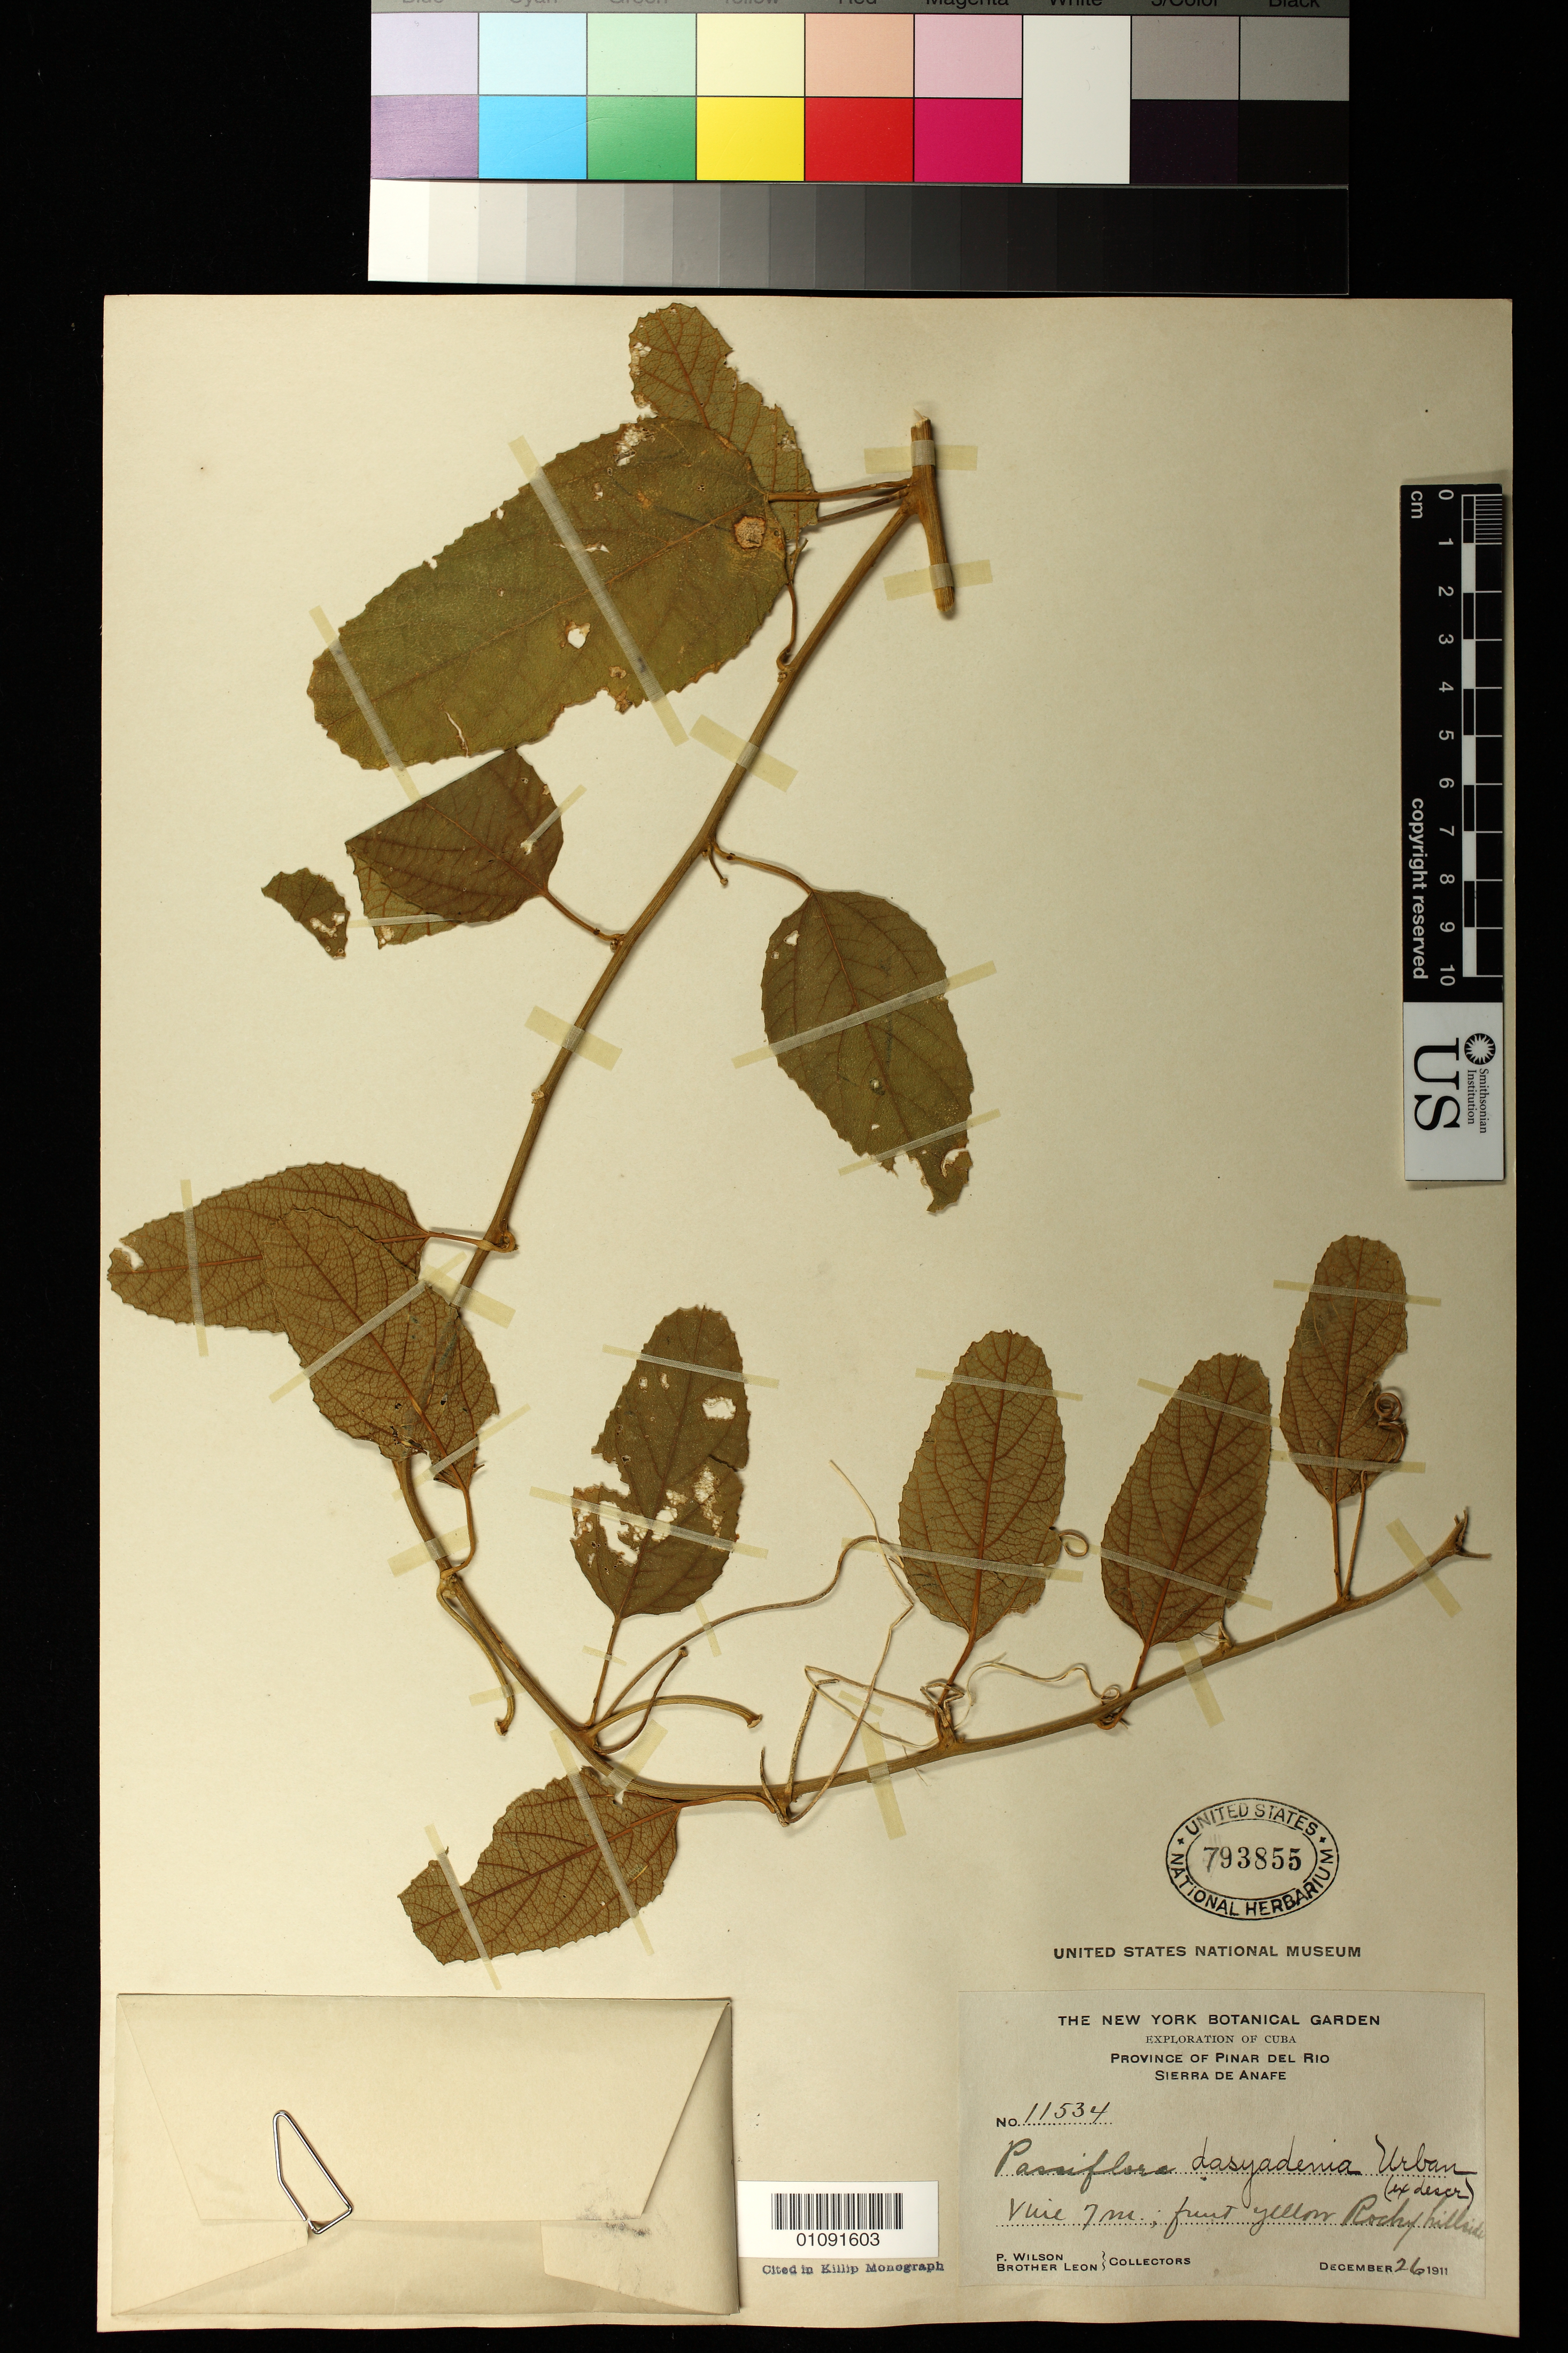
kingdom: Plantae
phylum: Tracheophyta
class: Magnoliopsida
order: Malpighiales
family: Passifloraceae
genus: Passiflora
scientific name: Passiflora dasyadenia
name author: Urb.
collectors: P. Wilson & Bro. León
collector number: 11534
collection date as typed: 26 Dec 1911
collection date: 1911-12-26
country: Cuba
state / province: Pinar del Rio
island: Cuba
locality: Pinar del Rio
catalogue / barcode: US 793855